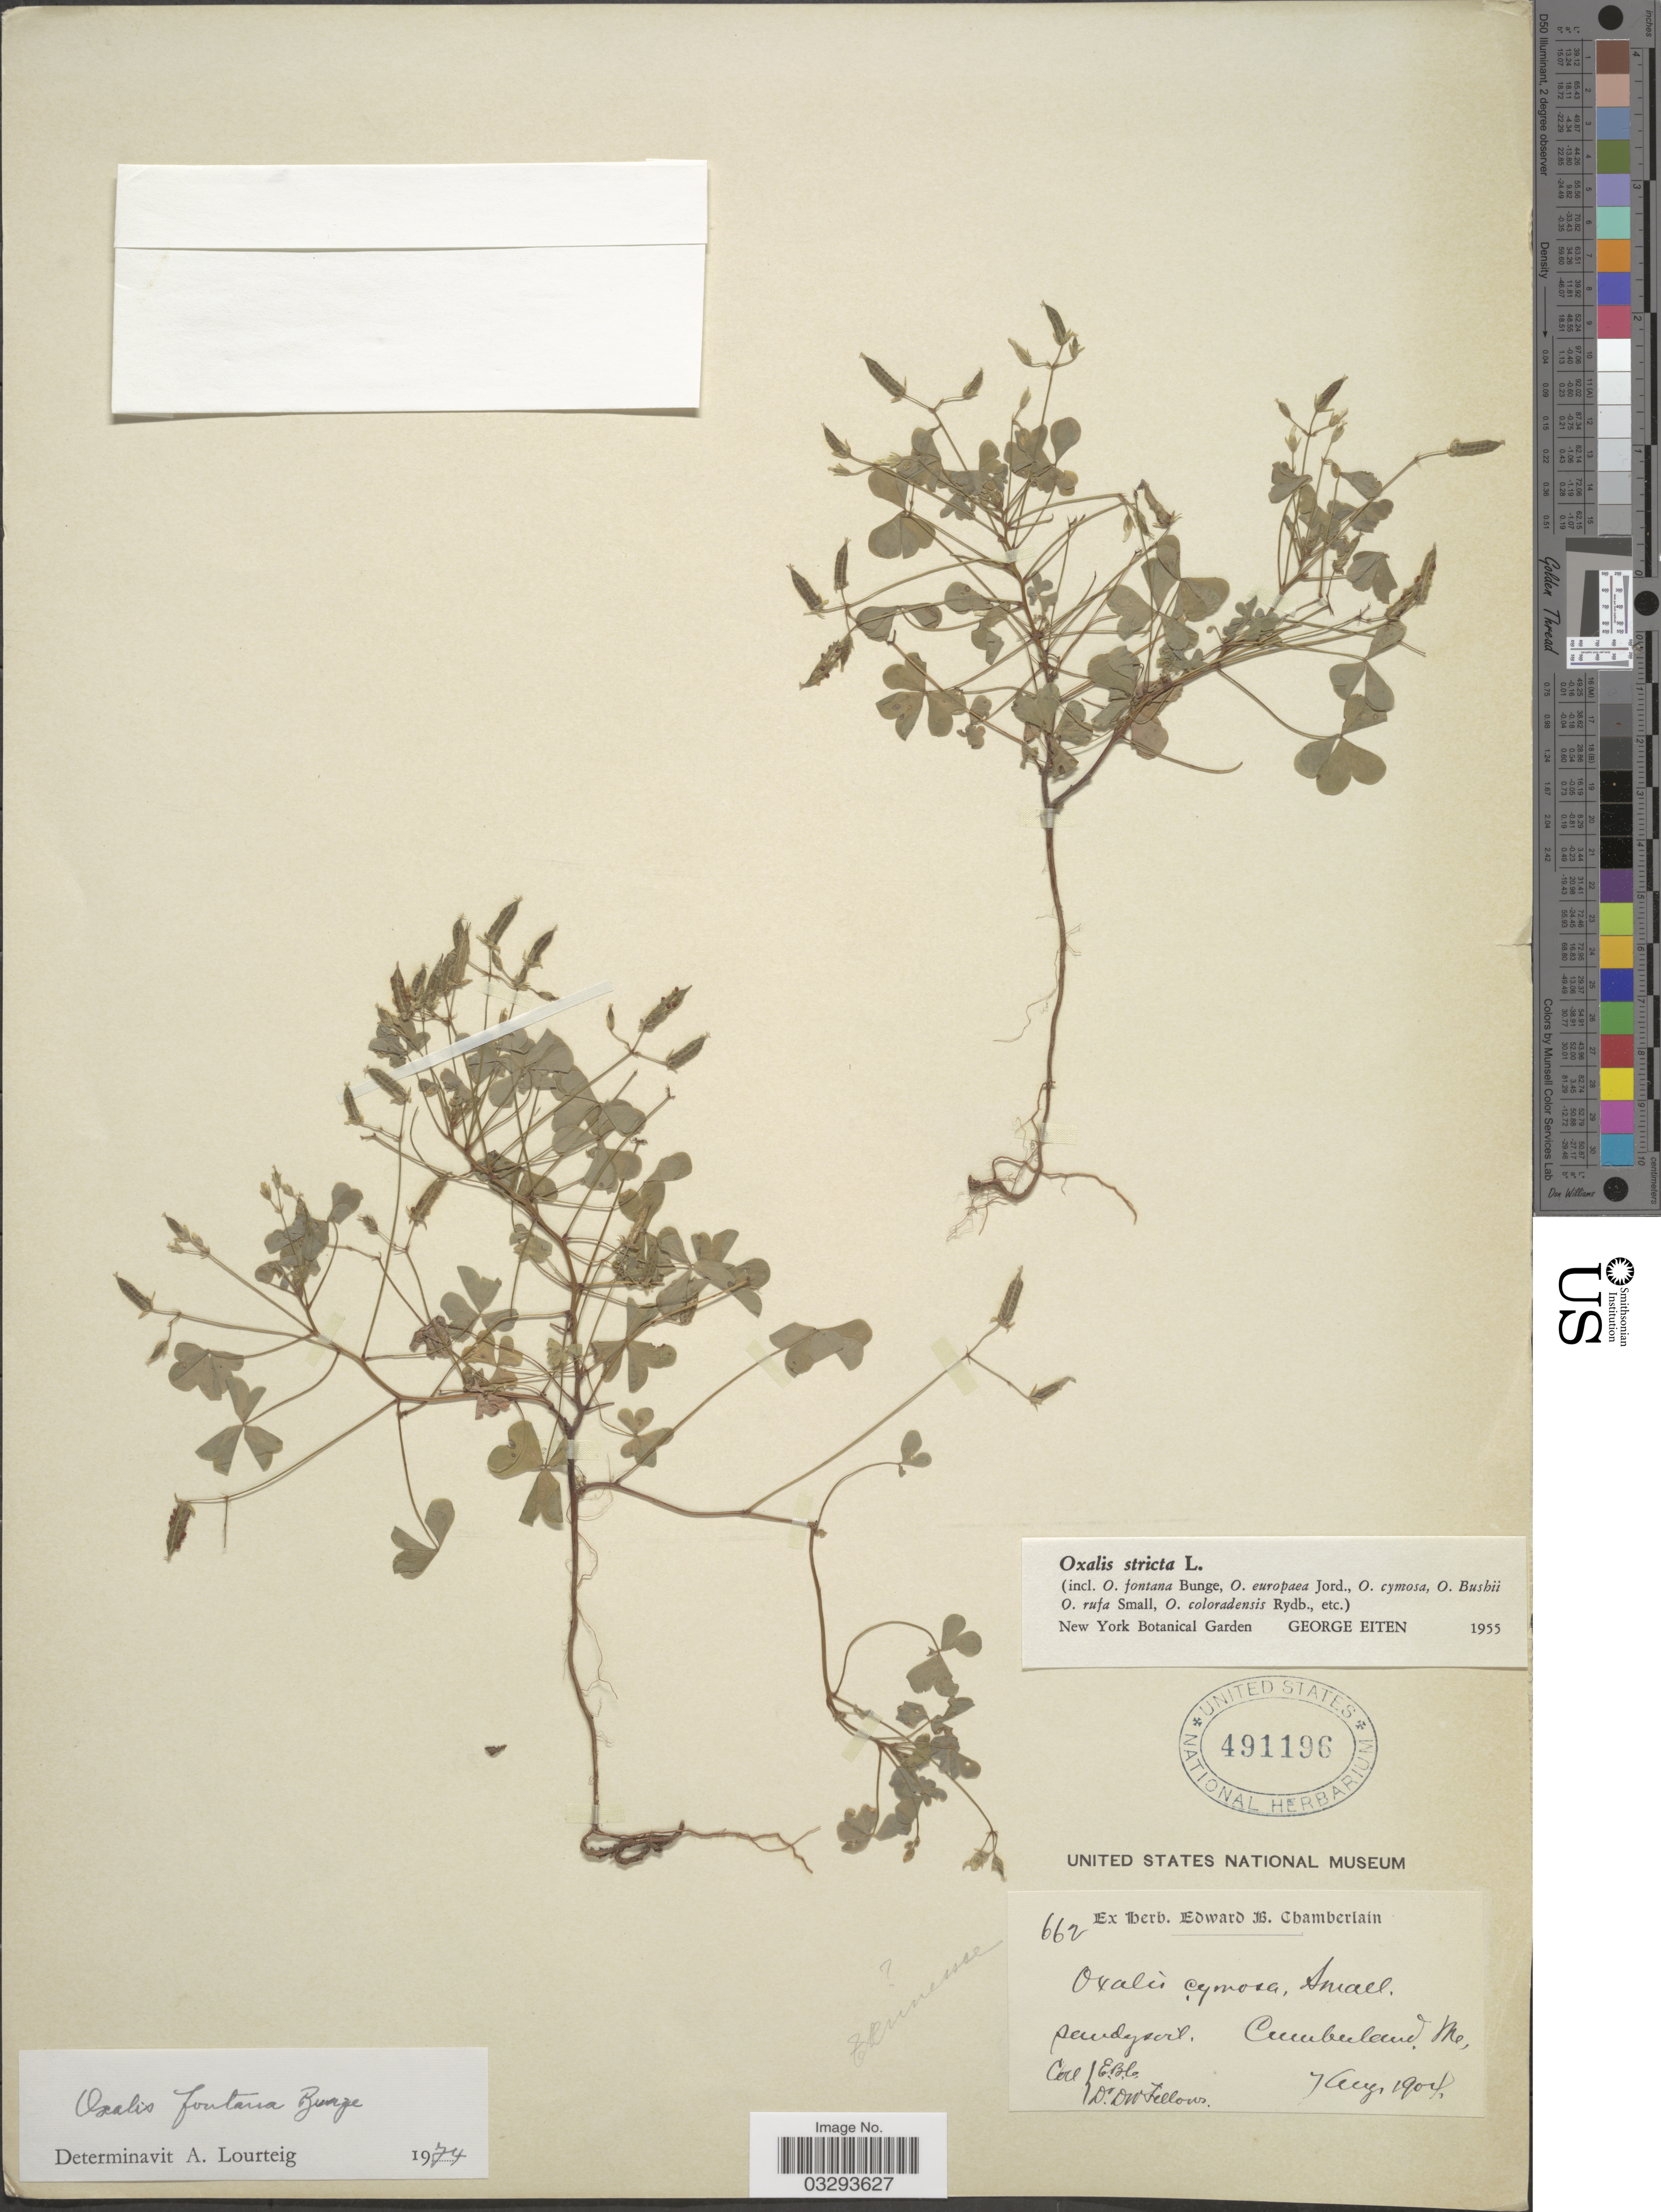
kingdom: Plantae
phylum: Tracheophyta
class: Magnoliopsida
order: Oxalidales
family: Oxalidaceae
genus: Oxalis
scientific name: Oxalis fontana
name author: Bunge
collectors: E. Chamberlain & D. W. Fellows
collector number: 662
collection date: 1904-08-07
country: United States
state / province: Maine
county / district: Cumberland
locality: Cumberland.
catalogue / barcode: US 491196